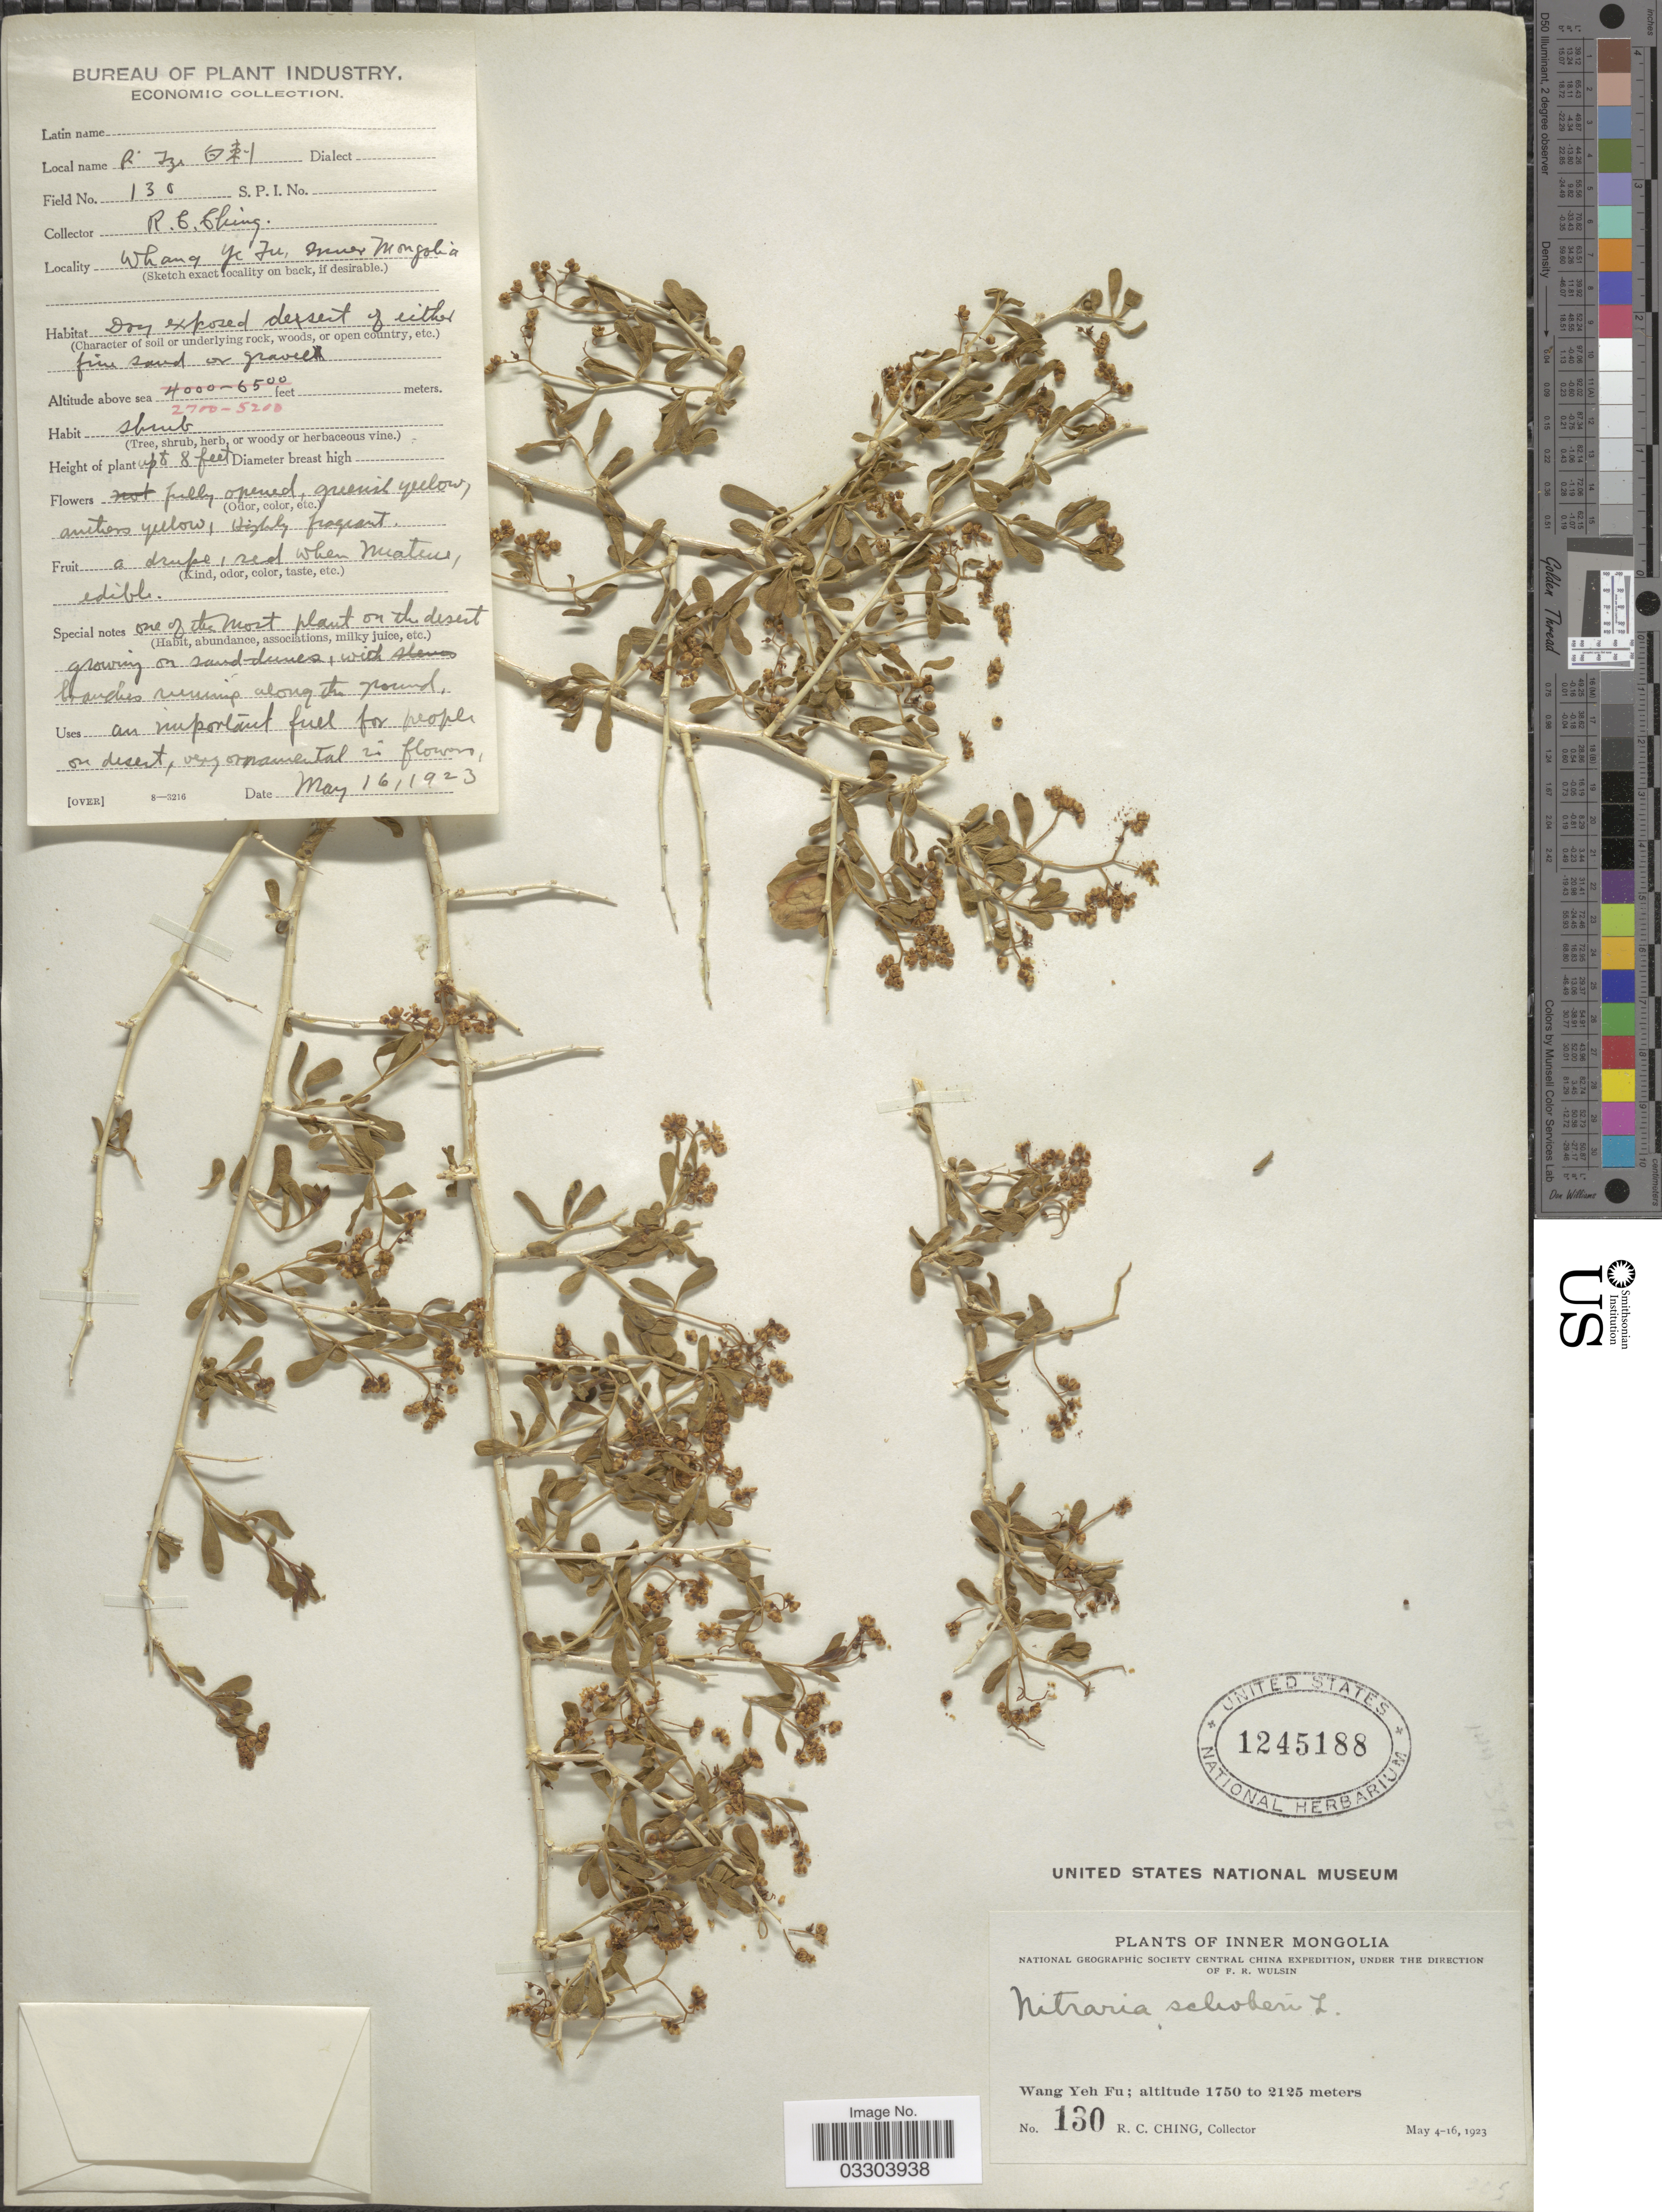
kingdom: Plantae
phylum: Tracheophyta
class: Magnoliopsida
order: Sapindales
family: Nitrariaceae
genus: Nitraria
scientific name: Nitraria schoberi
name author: L.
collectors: R. C. Ching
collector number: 130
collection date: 1923-05-16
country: China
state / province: Nei Monggol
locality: Inner Mongolia. Wang Yeh Fu.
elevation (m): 823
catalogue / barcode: US 1245188